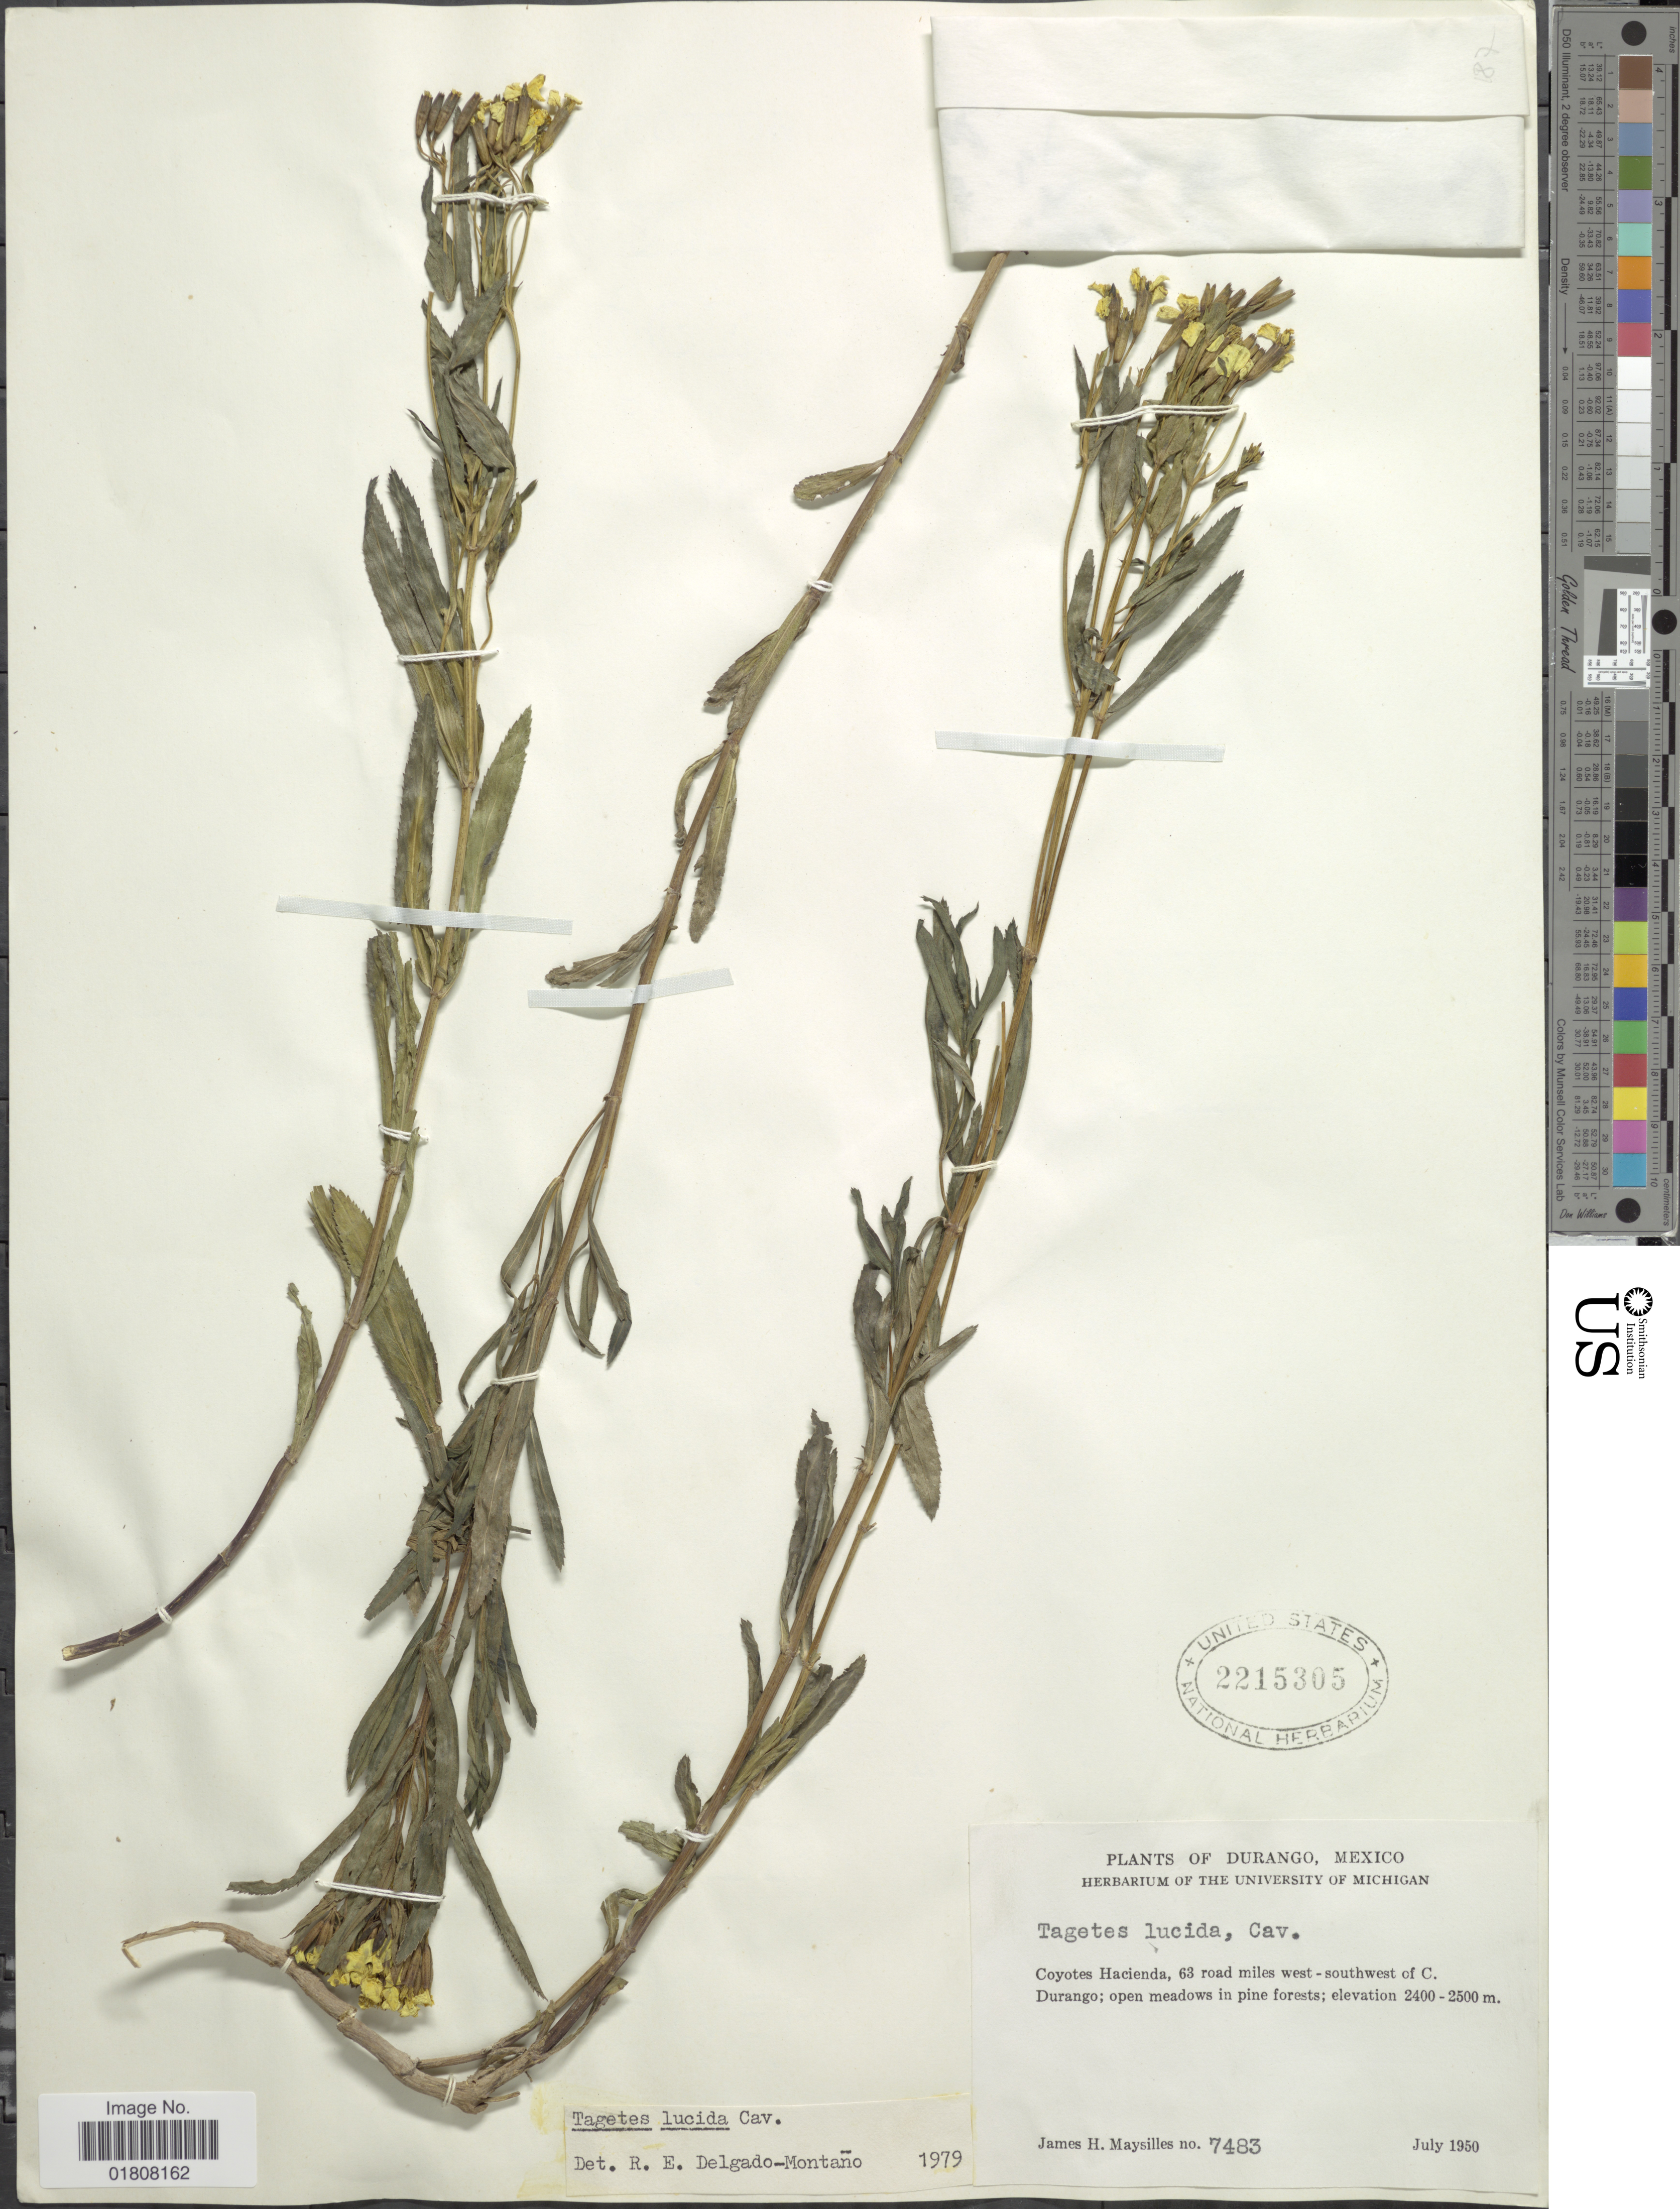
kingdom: Plantae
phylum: Tracheophyta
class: Magnoliopsida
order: Asterales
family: Asteraceae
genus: Tagetes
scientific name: Tagetes lucida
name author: Cav.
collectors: J. Maysilles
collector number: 7483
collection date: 1950-07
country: Mexico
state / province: Durango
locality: Coyotes Hacienda, 63 road miles west-southwest of C. Durango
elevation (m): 2400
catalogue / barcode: US 2215305